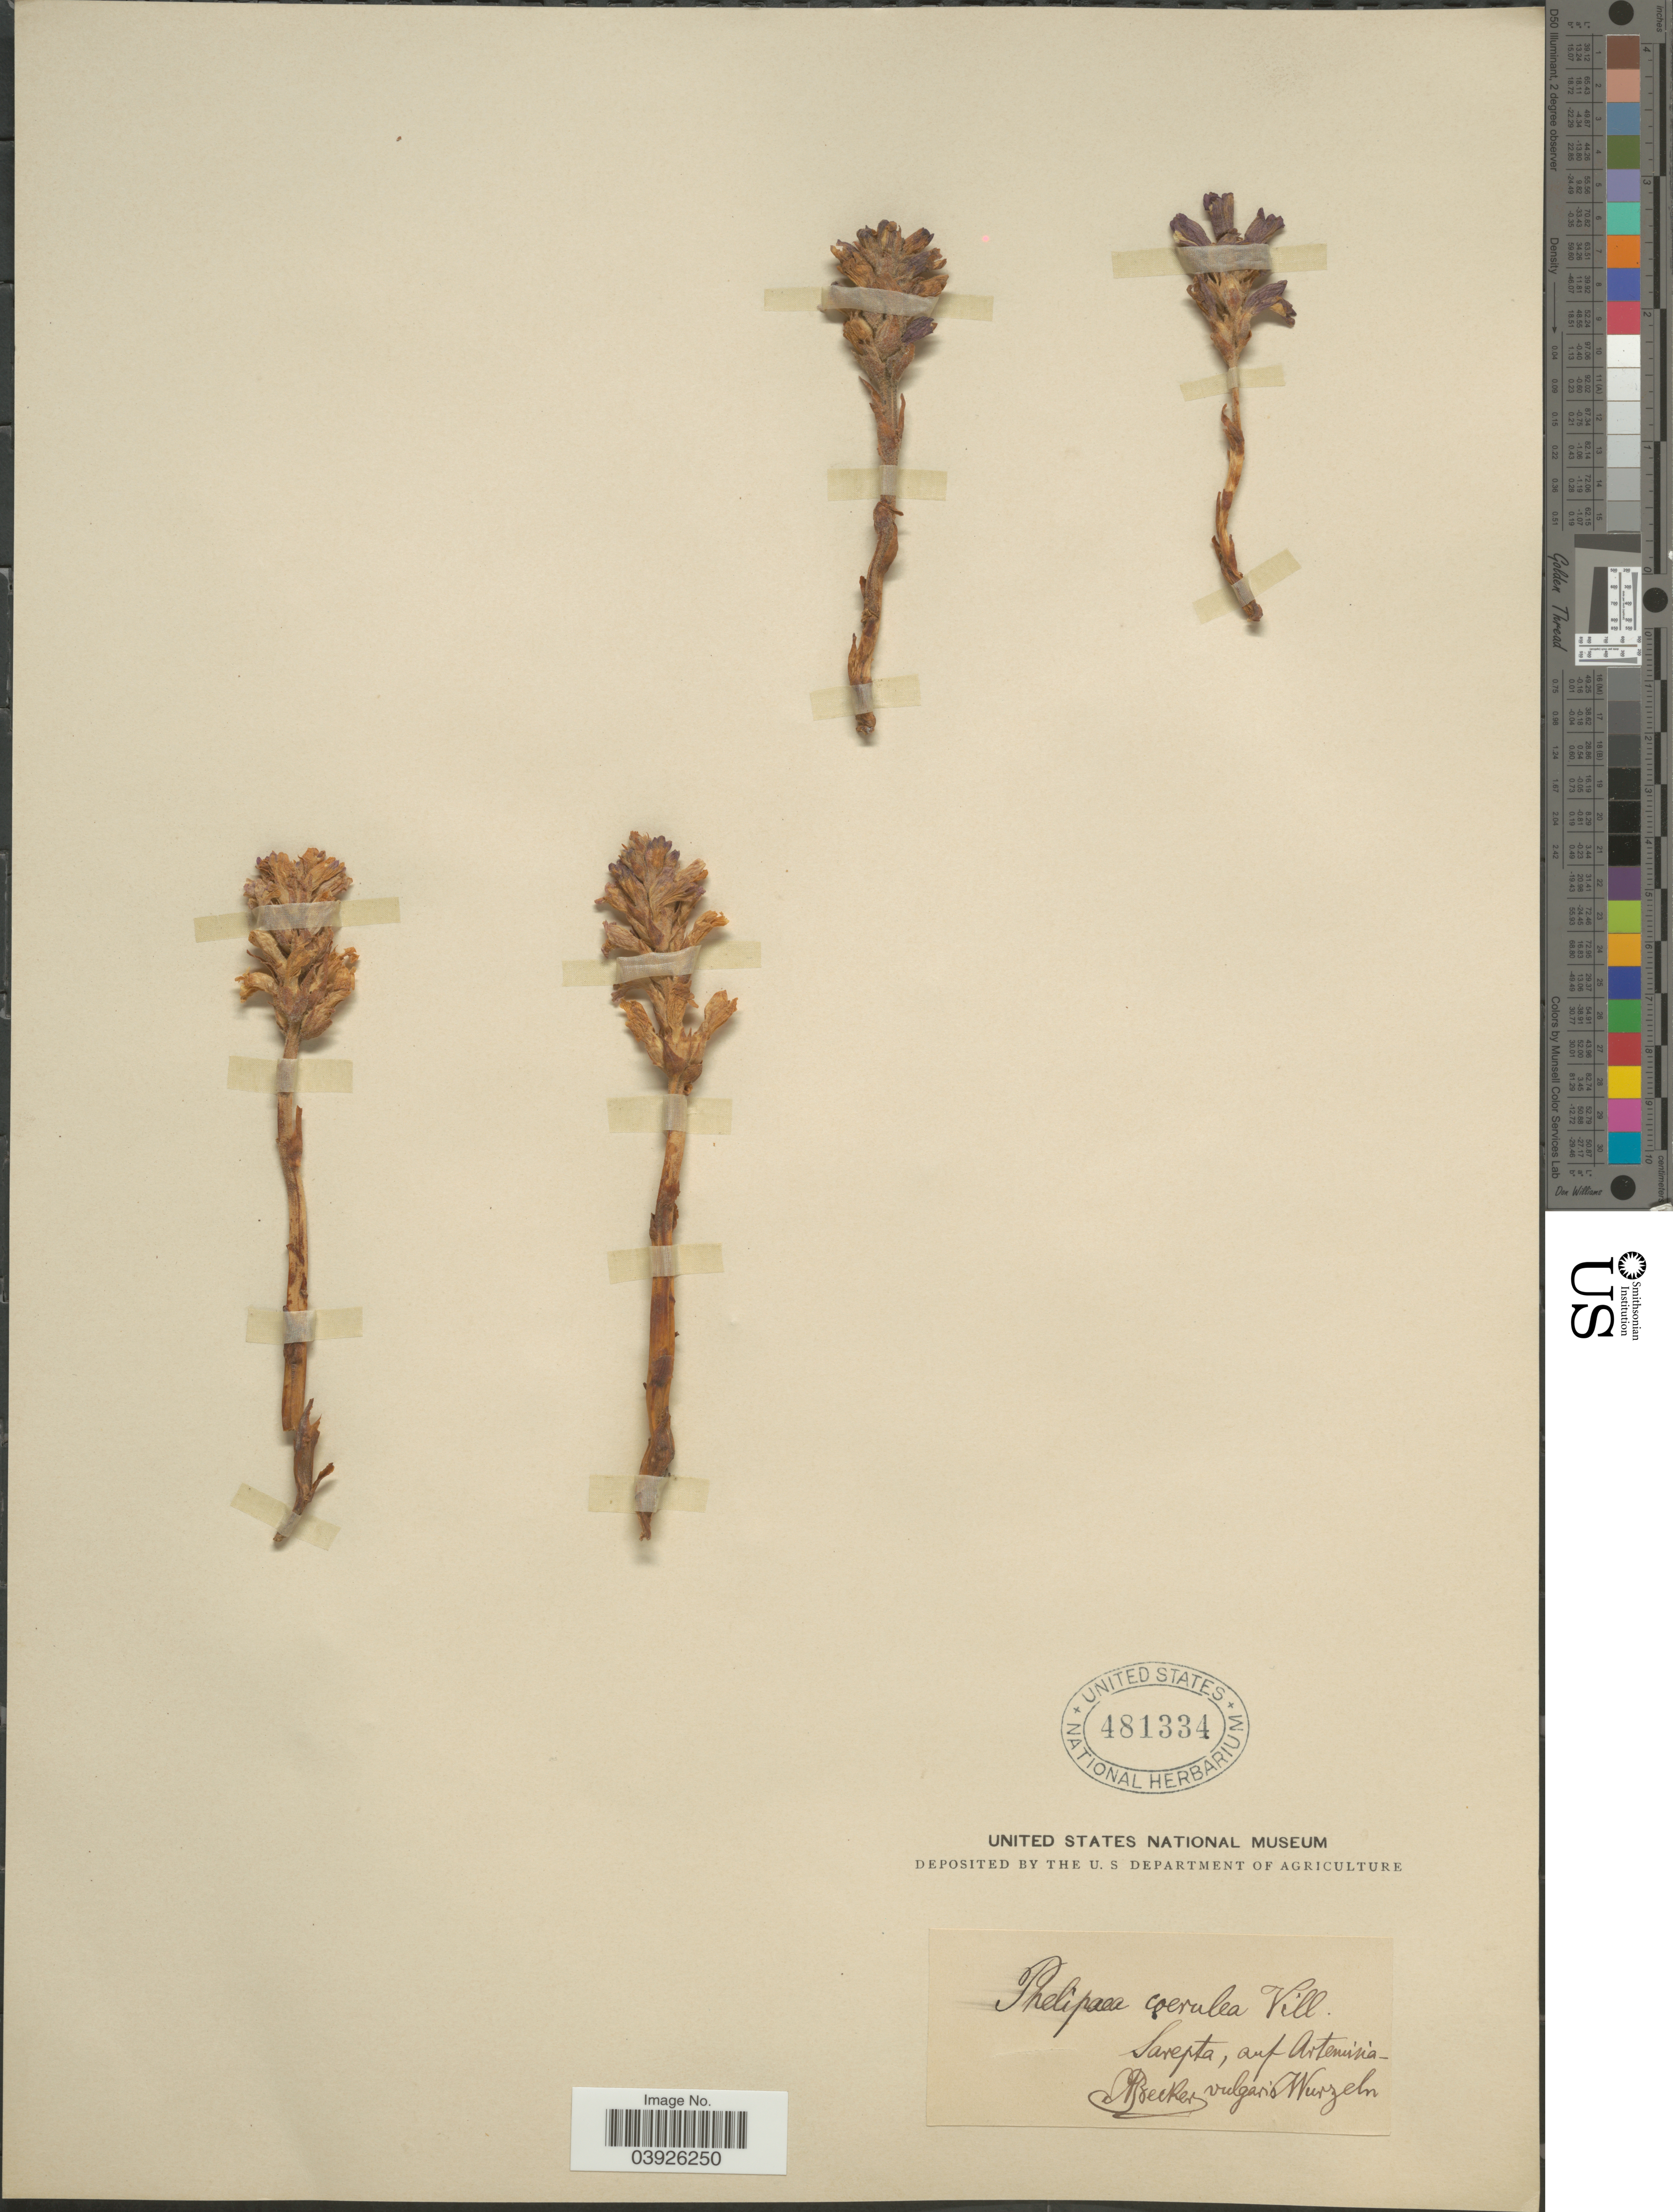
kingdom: Plantae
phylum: Tracheophyta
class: Magnoliopsida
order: Lamiales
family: Orobanchaceae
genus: Phelypaea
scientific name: Phelypaea caerulea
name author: (Vill.) C.A. Mey.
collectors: A. Becker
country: Russian Federation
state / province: Volgograd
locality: Sarepta, auf Artemisia. Vulgaris Wurzeln.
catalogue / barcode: US 481334